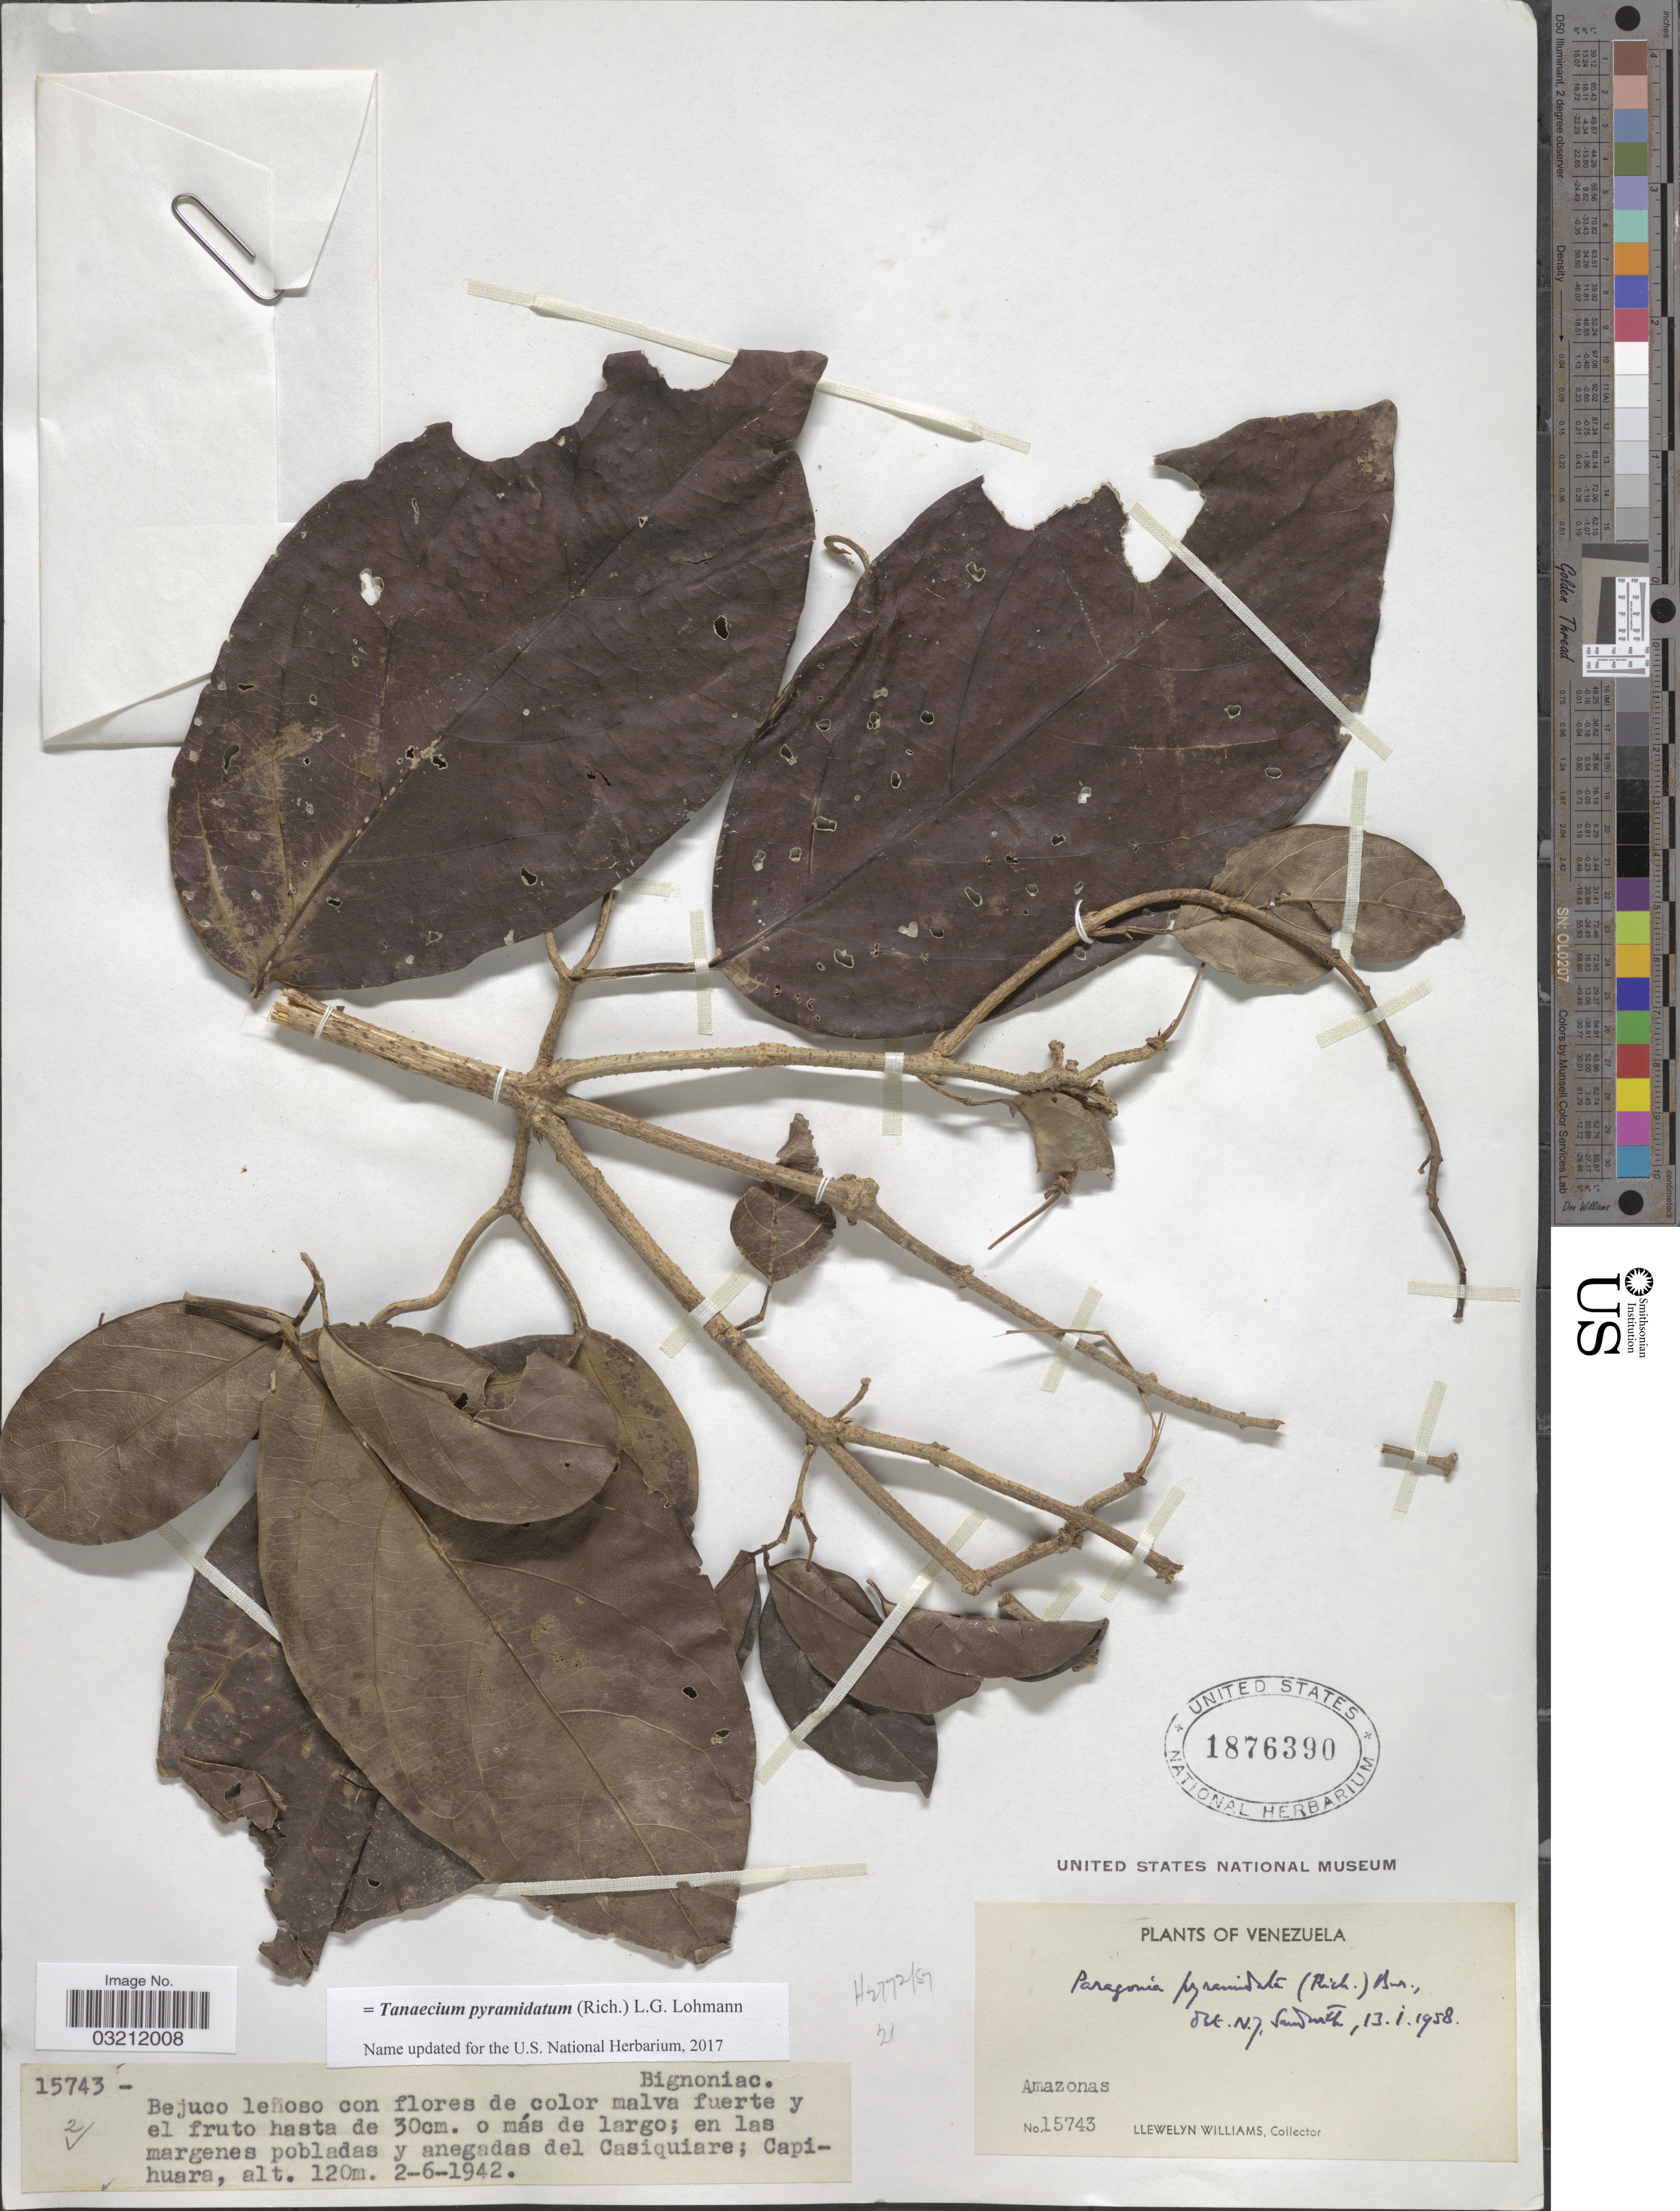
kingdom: Plantae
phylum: Tracheophyta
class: Magnoliopsida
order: Lamiales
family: Bignoniaceae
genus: Tanaecium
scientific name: Tanaecium pyramidatum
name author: (Rich.) L.G. Lohmann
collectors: Ll. Williams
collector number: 15743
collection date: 1942-06-02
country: Venezuela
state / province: Amazonas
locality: En las margenes pobladas y anegadas del Casiquiare; Capihuara.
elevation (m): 120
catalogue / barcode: US 1876390